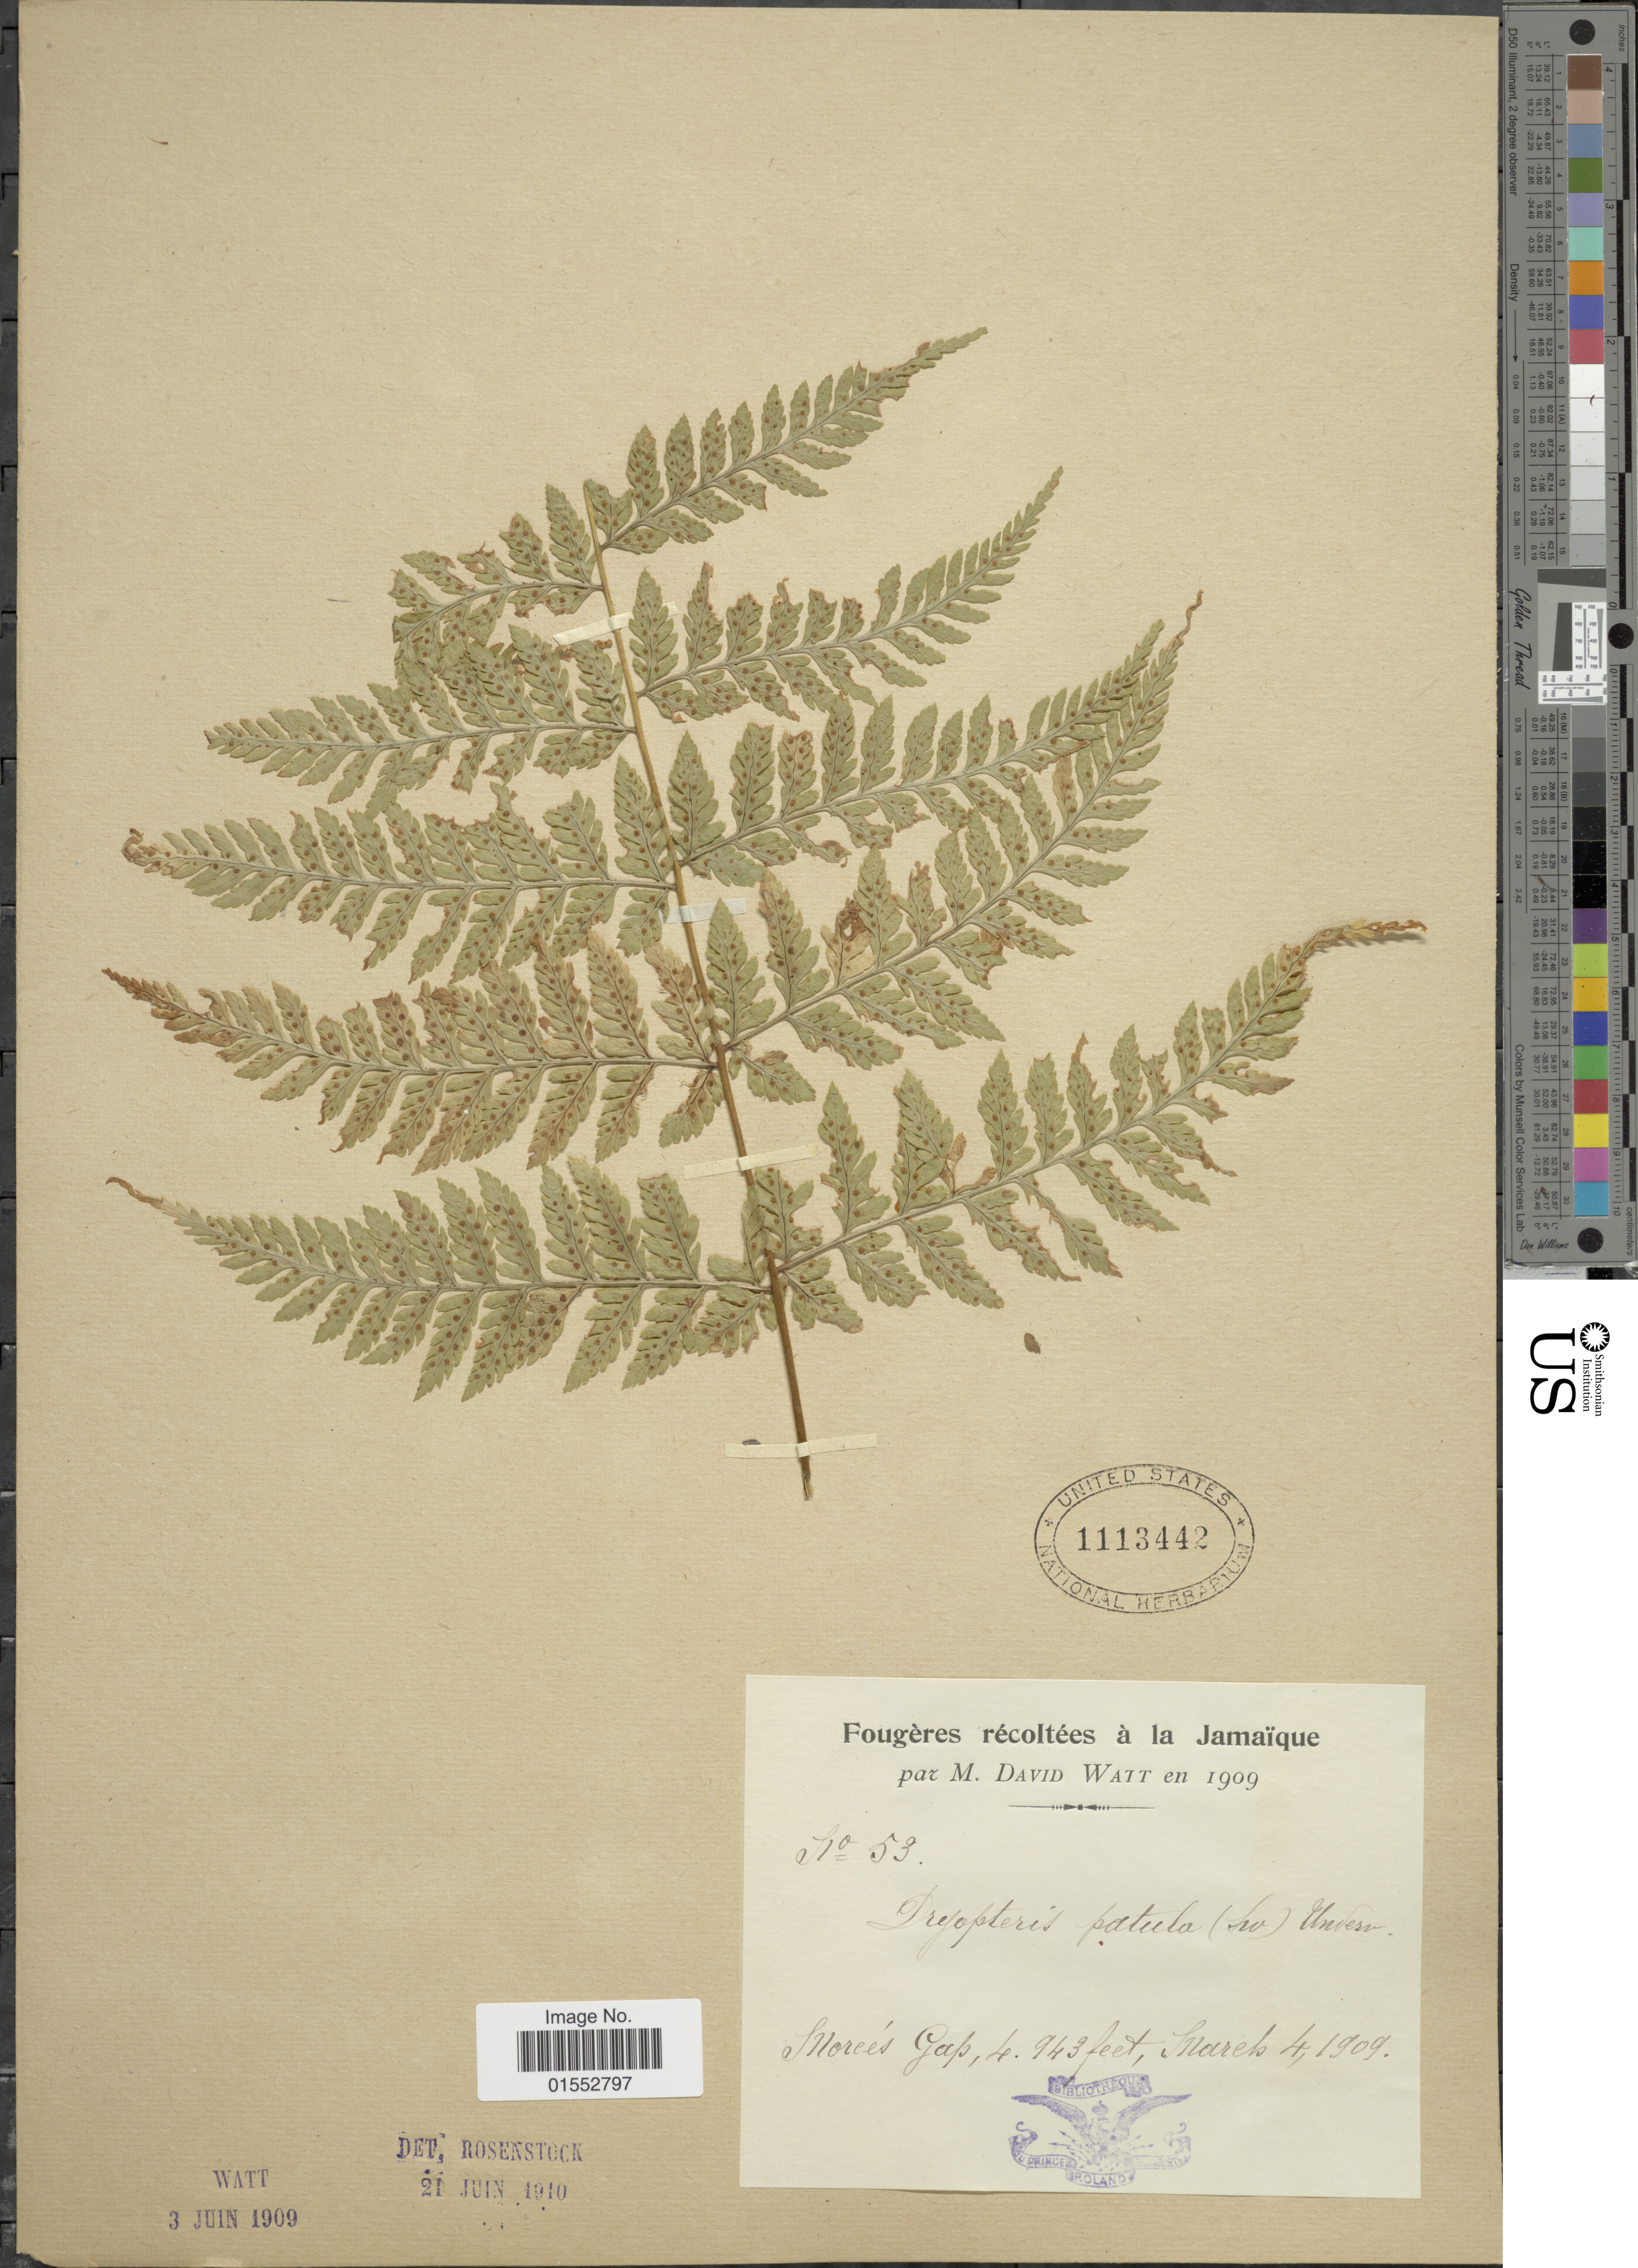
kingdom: Plantae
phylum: Tracheophyta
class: Polypodiopsida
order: Polypodiales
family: Dryopteridaceae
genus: Dryopteris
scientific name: Dryopteris patula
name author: (Sw.) Underw.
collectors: M. Watt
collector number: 53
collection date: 1909-03-04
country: Jamaica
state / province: Portland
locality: Jamaïque, Morces Gap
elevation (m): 1507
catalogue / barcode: US 1113442